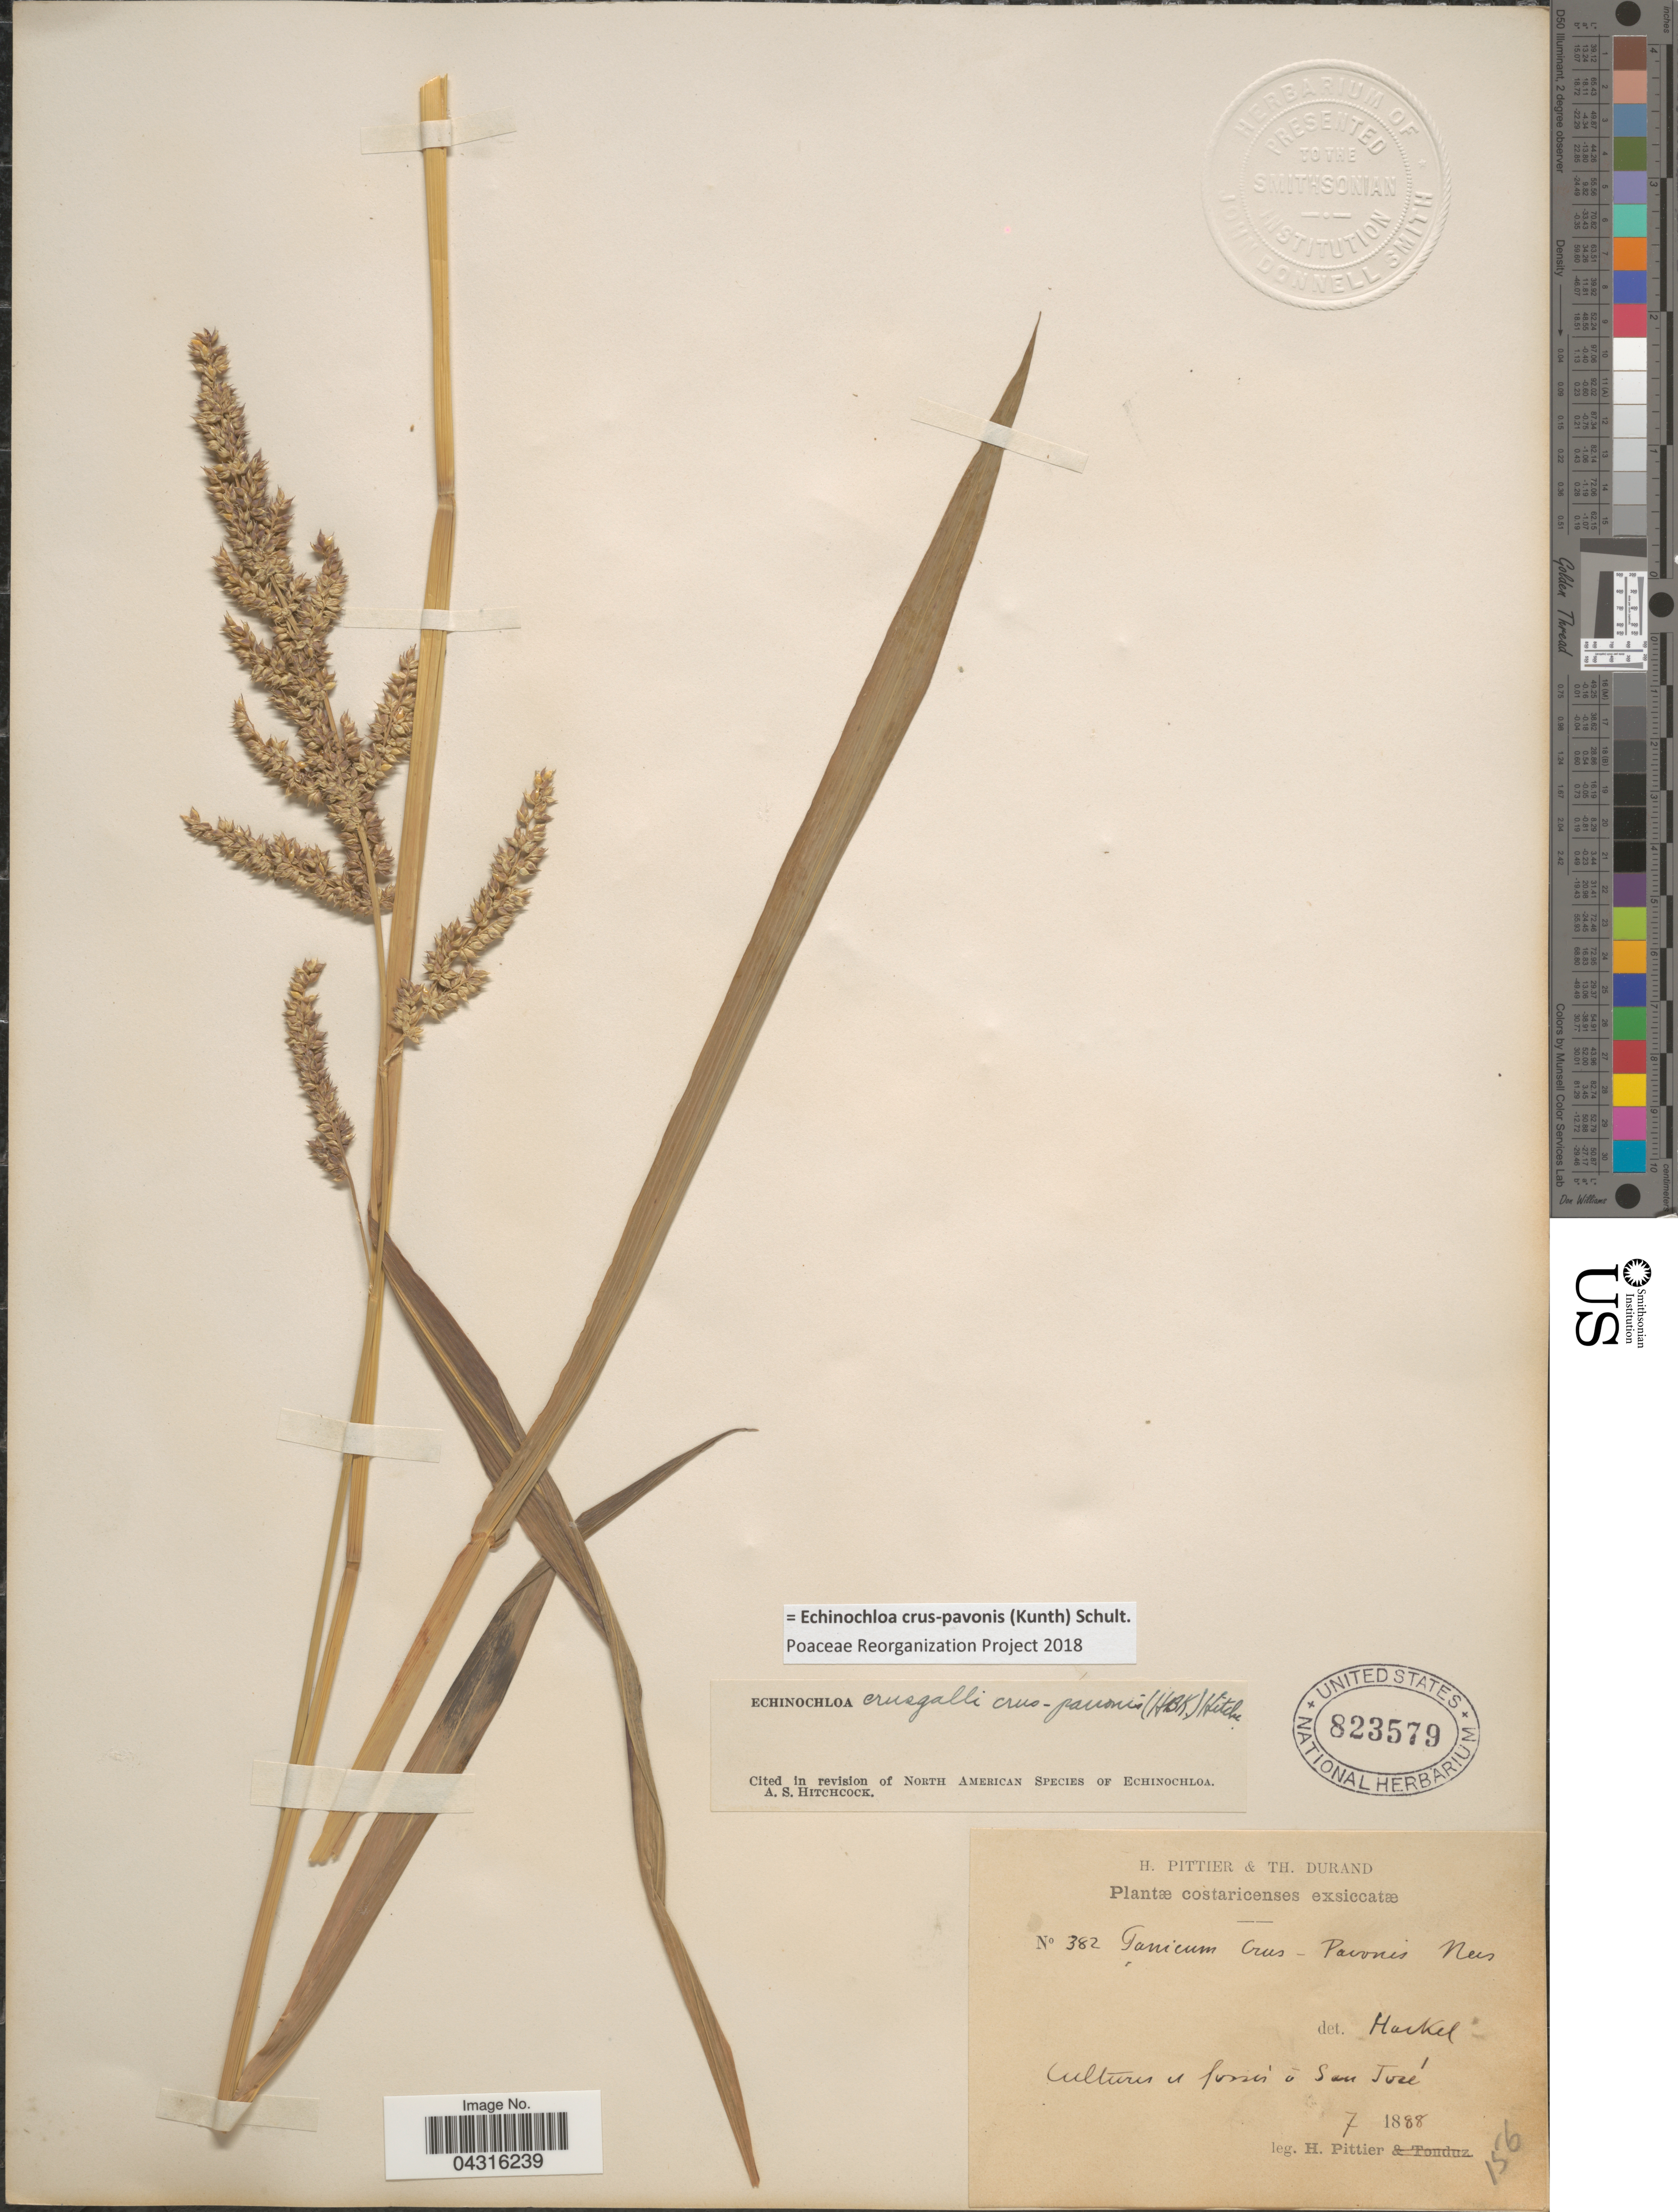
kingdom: Plantae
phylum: Tracheophyta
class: Liliopsida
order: Poales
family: Poaceae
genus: Echinochloa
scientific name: Echinochloa crus-pavonis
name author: (Kunth) Schult.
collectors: H. F. Pittier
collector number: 382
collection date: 1888-07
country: Costa Rica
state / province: San José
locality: Cultures et fossès à San José.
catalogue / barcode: US 823579